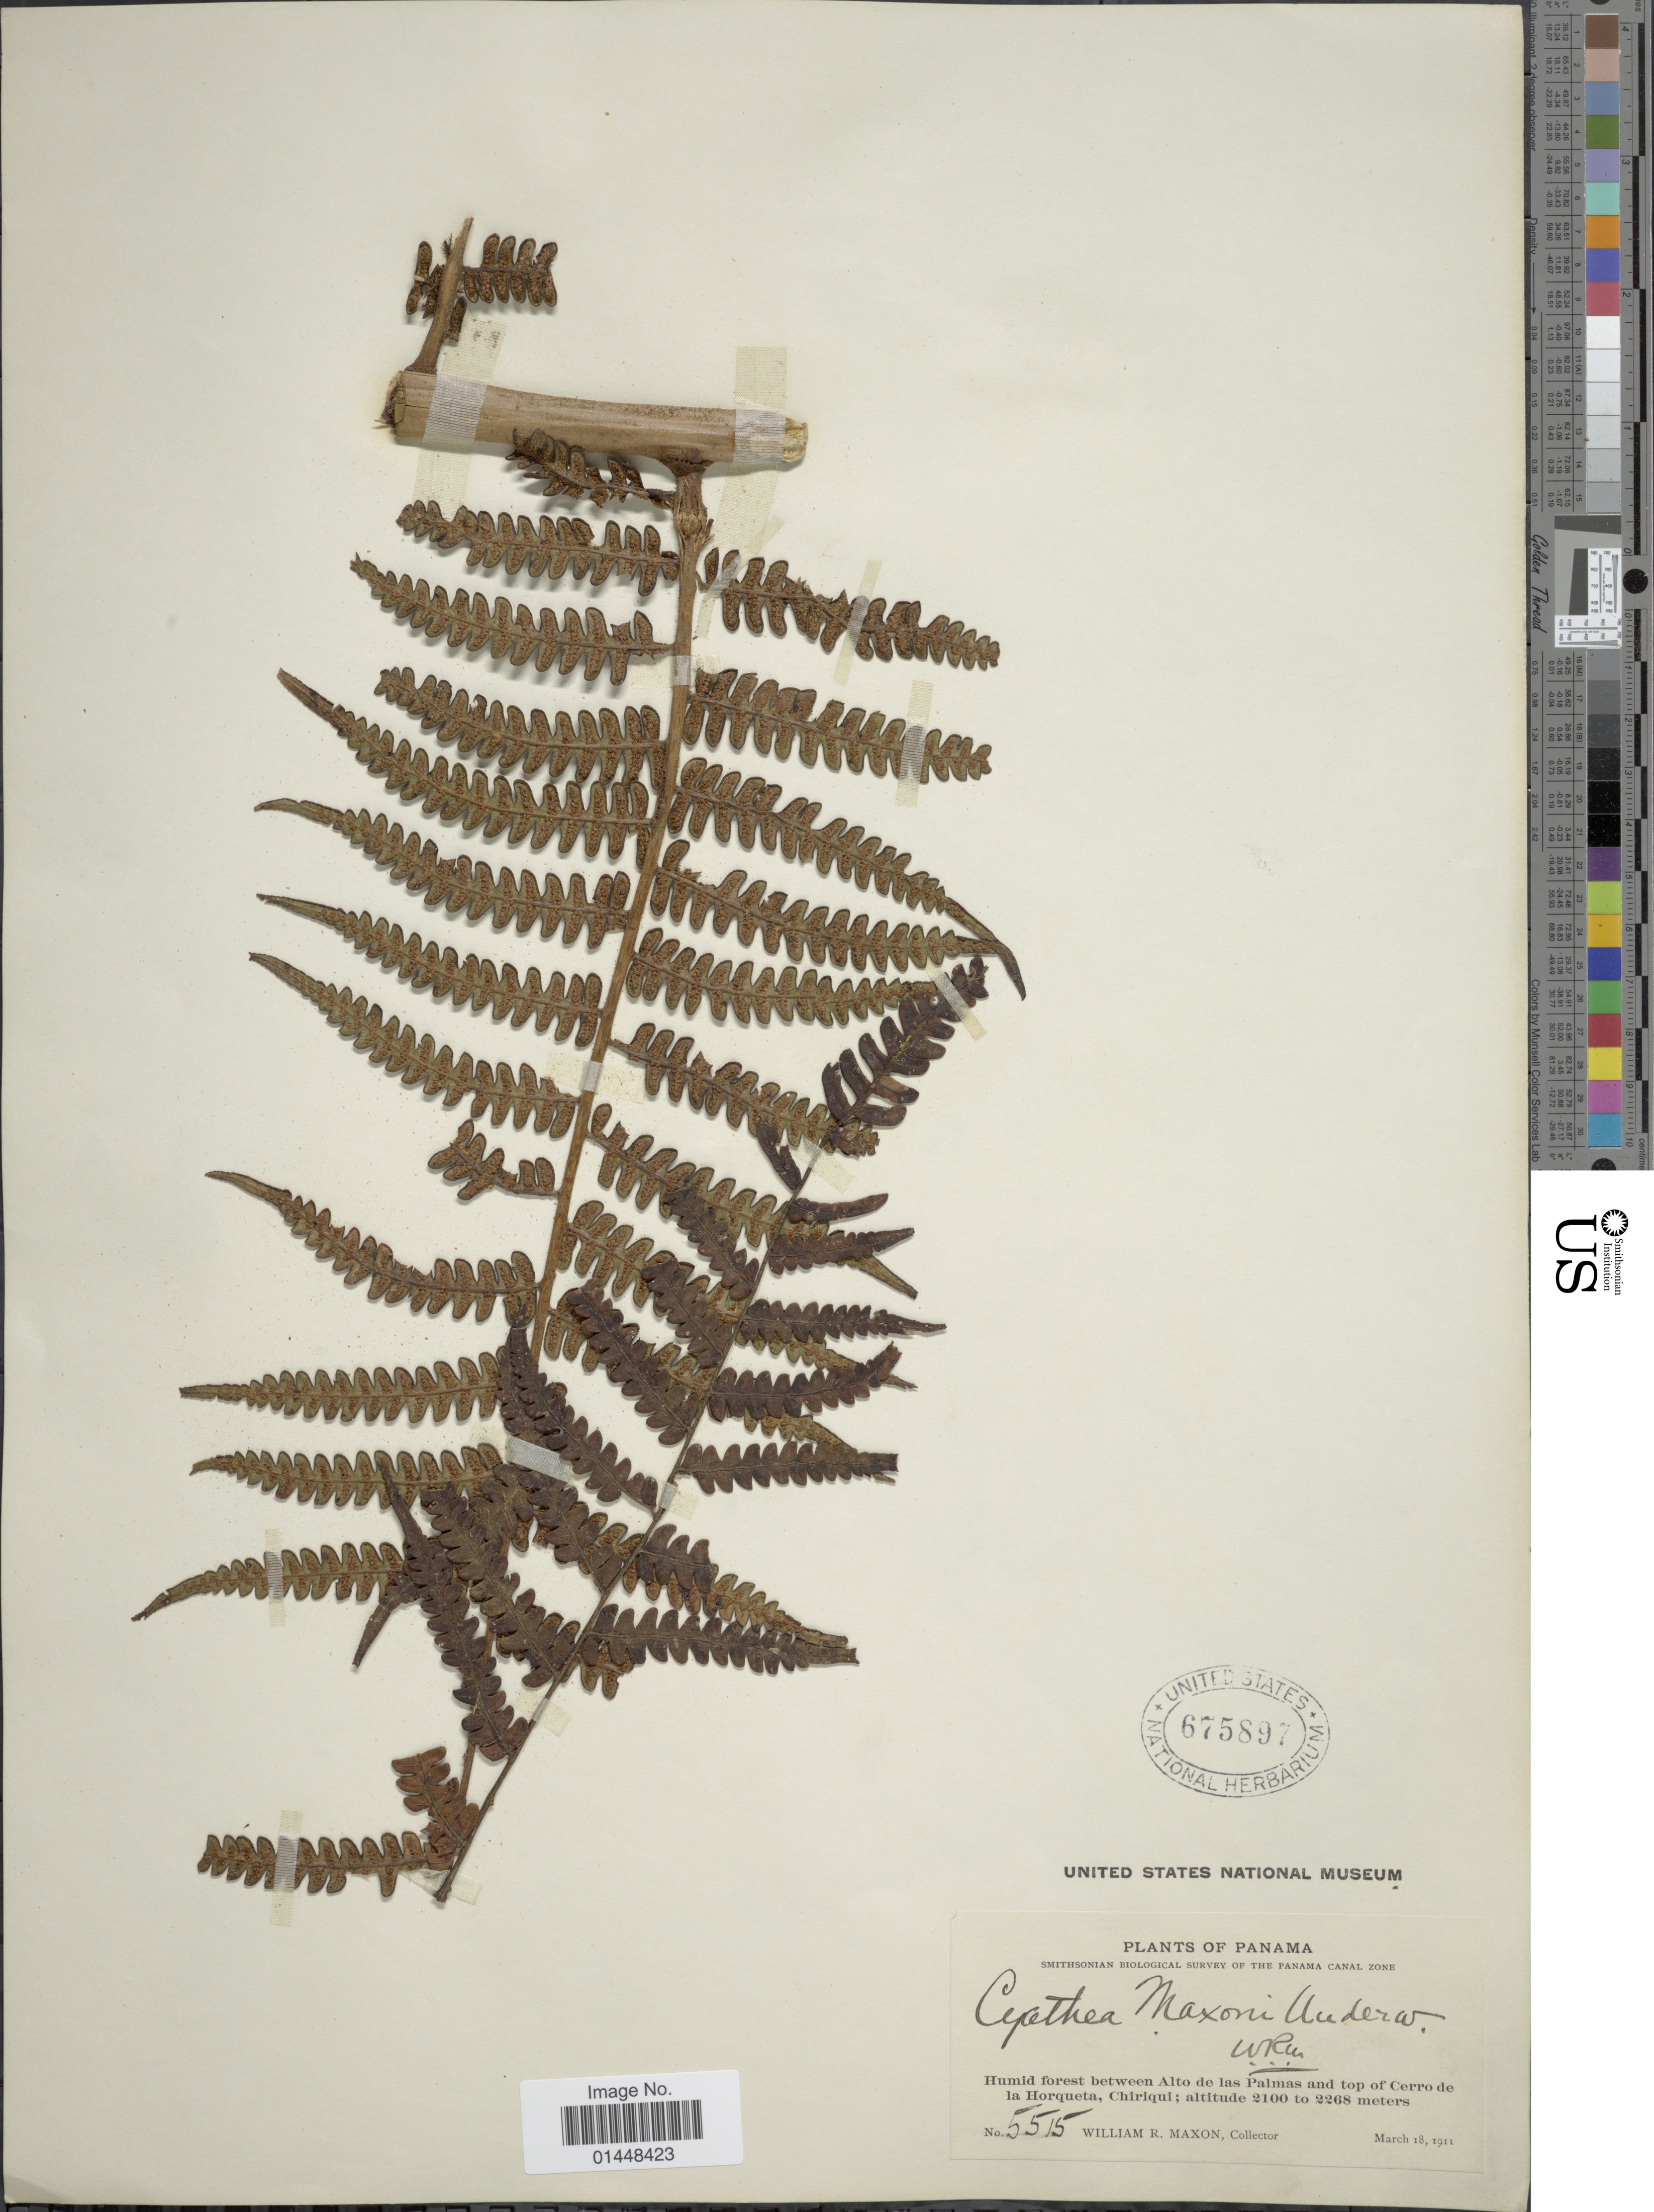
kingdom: Plantae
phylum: Tracheophyta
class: Polypodiopsida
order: Cyatheales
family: Cyatheaceae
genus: Cyathea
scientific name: Cyathea caracasana var. maxonii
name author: (Underw.) R.M. Tryon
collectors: W. R. Maxon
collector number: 5515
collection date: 1911-03-18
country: Panama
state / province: Chiriqui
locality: Between Alto de Las Palmas and top of Cerro de la Horqueta, Chiriqui. Panama Canal Zone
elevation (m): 2100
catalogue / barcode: US 685897